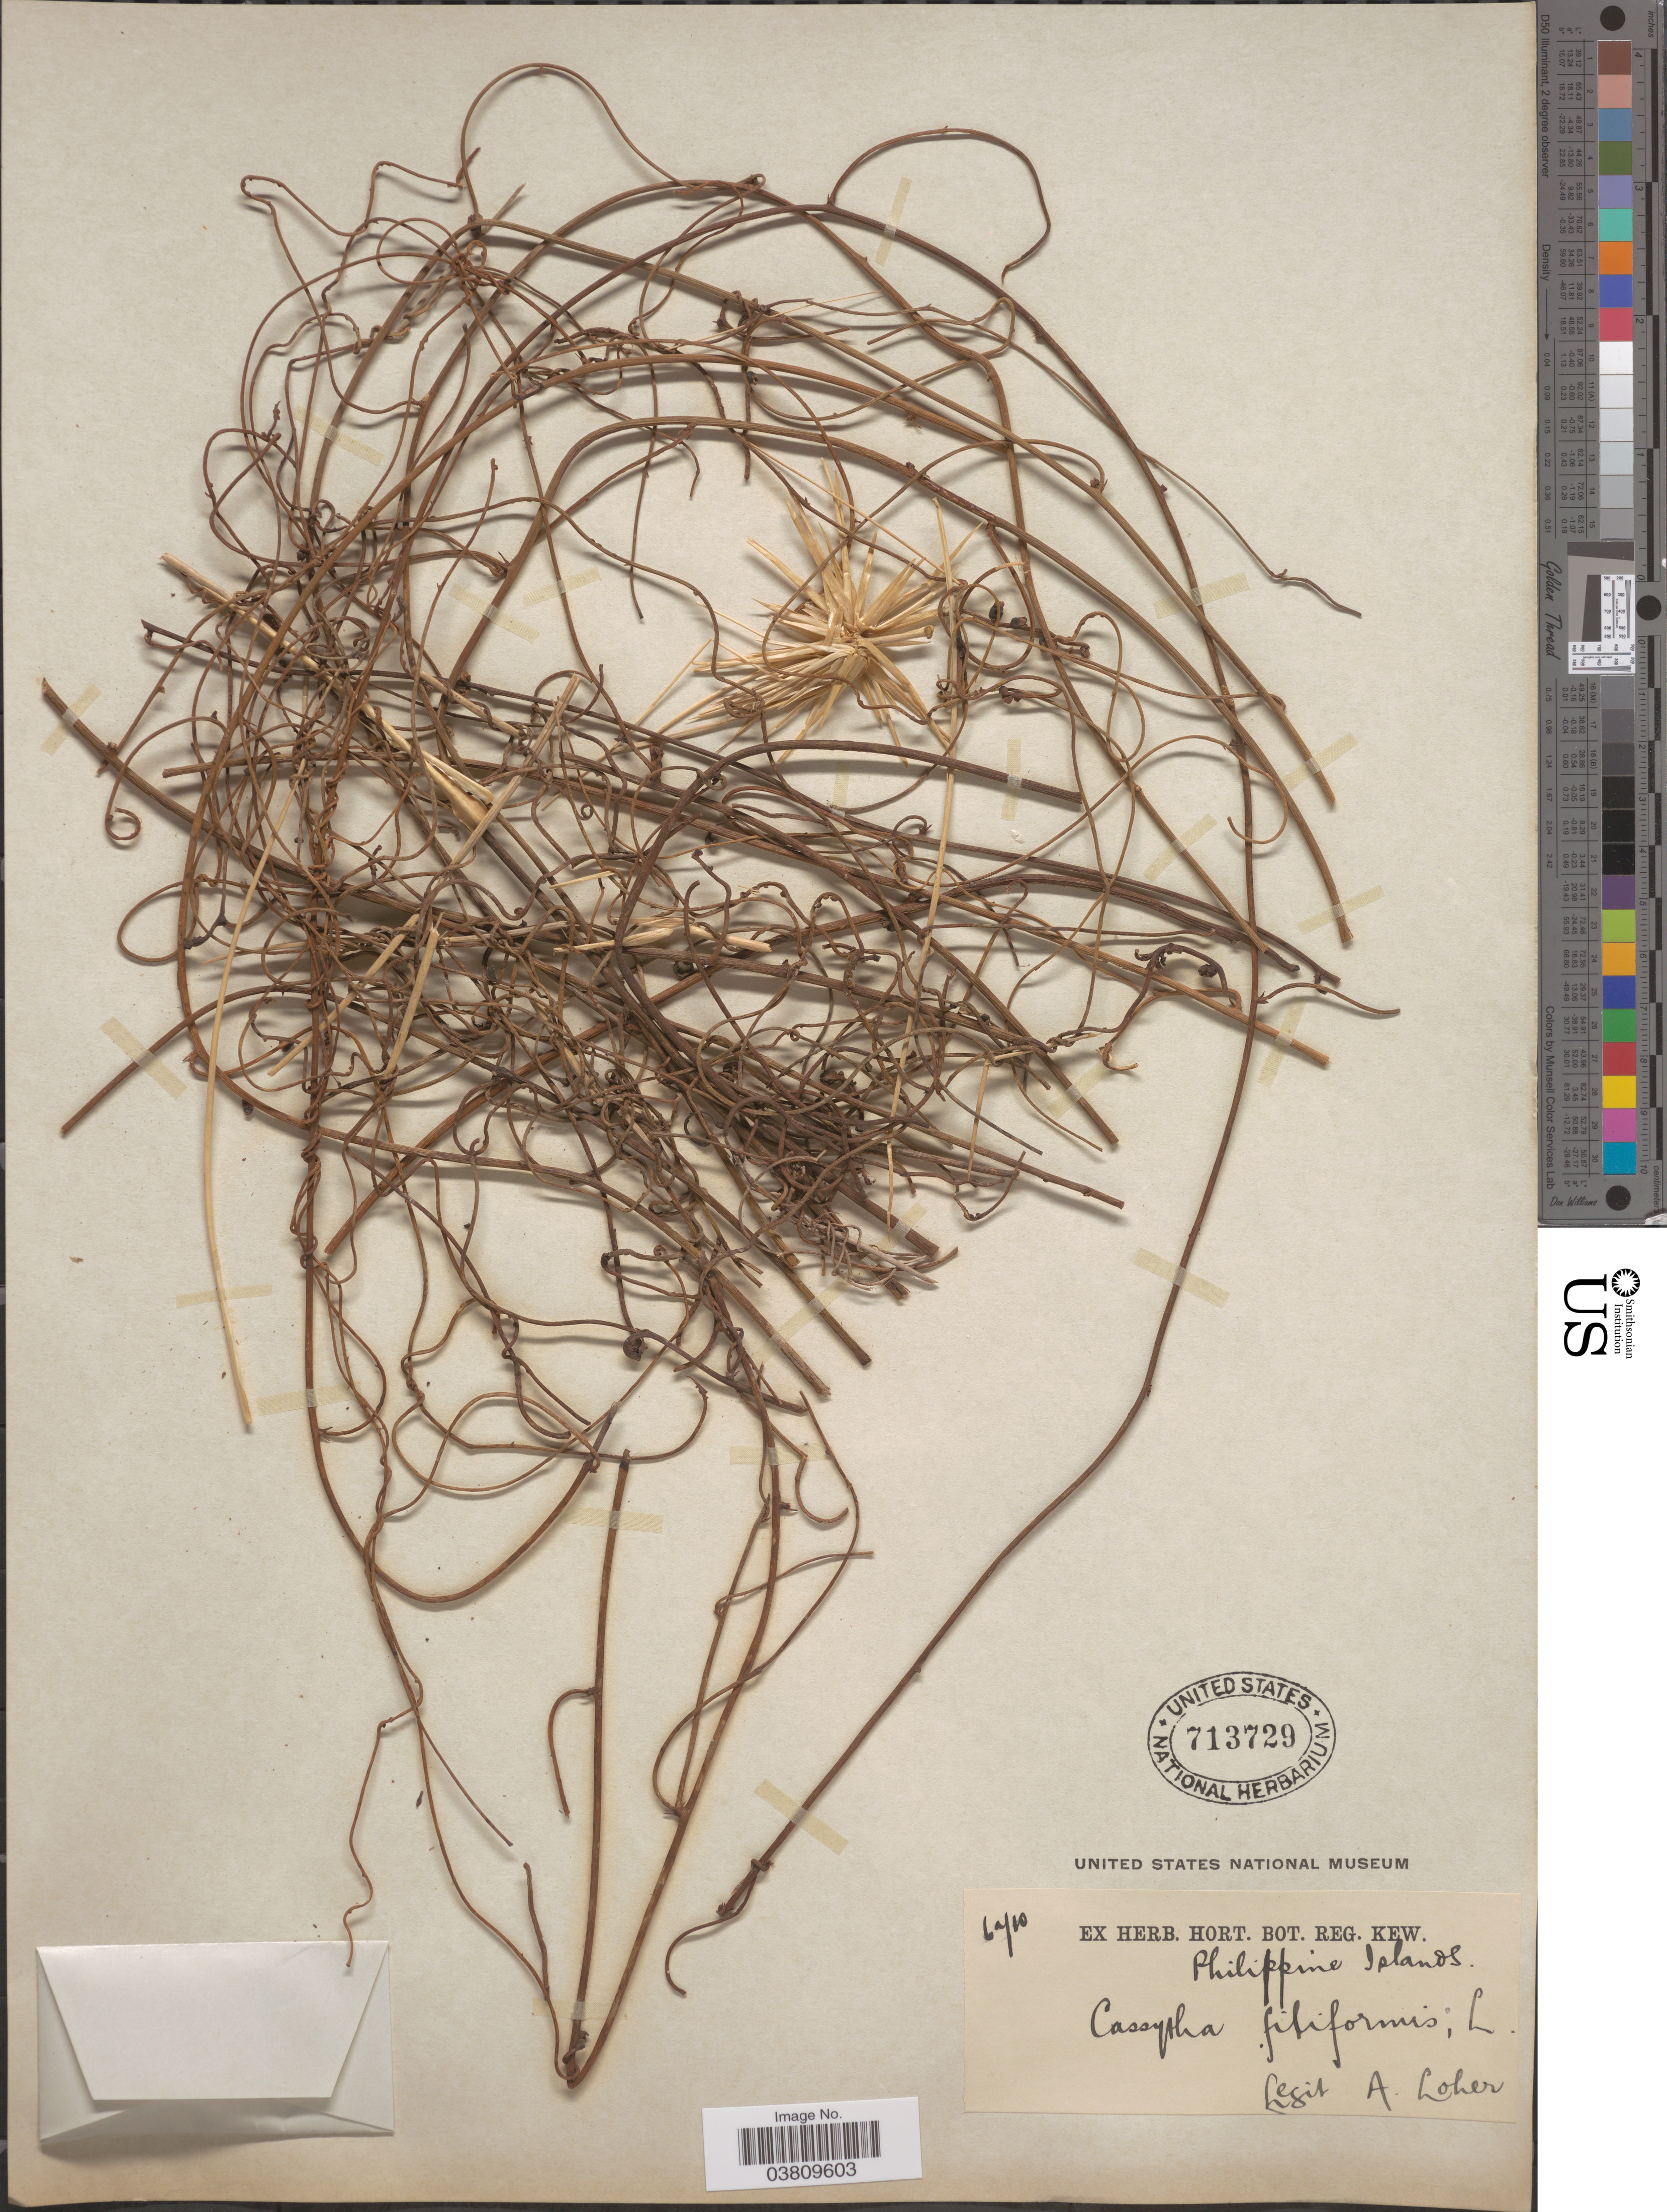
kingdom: Plantae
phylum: Tracheophyta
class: Magnoliopsida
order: Laurales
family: Lauraceae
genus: Cassytha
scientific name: Cassytha filiformis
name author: L.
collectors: A. Loher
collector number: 6710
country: Philippines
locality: Philippine Islands.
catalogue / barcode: US 713729